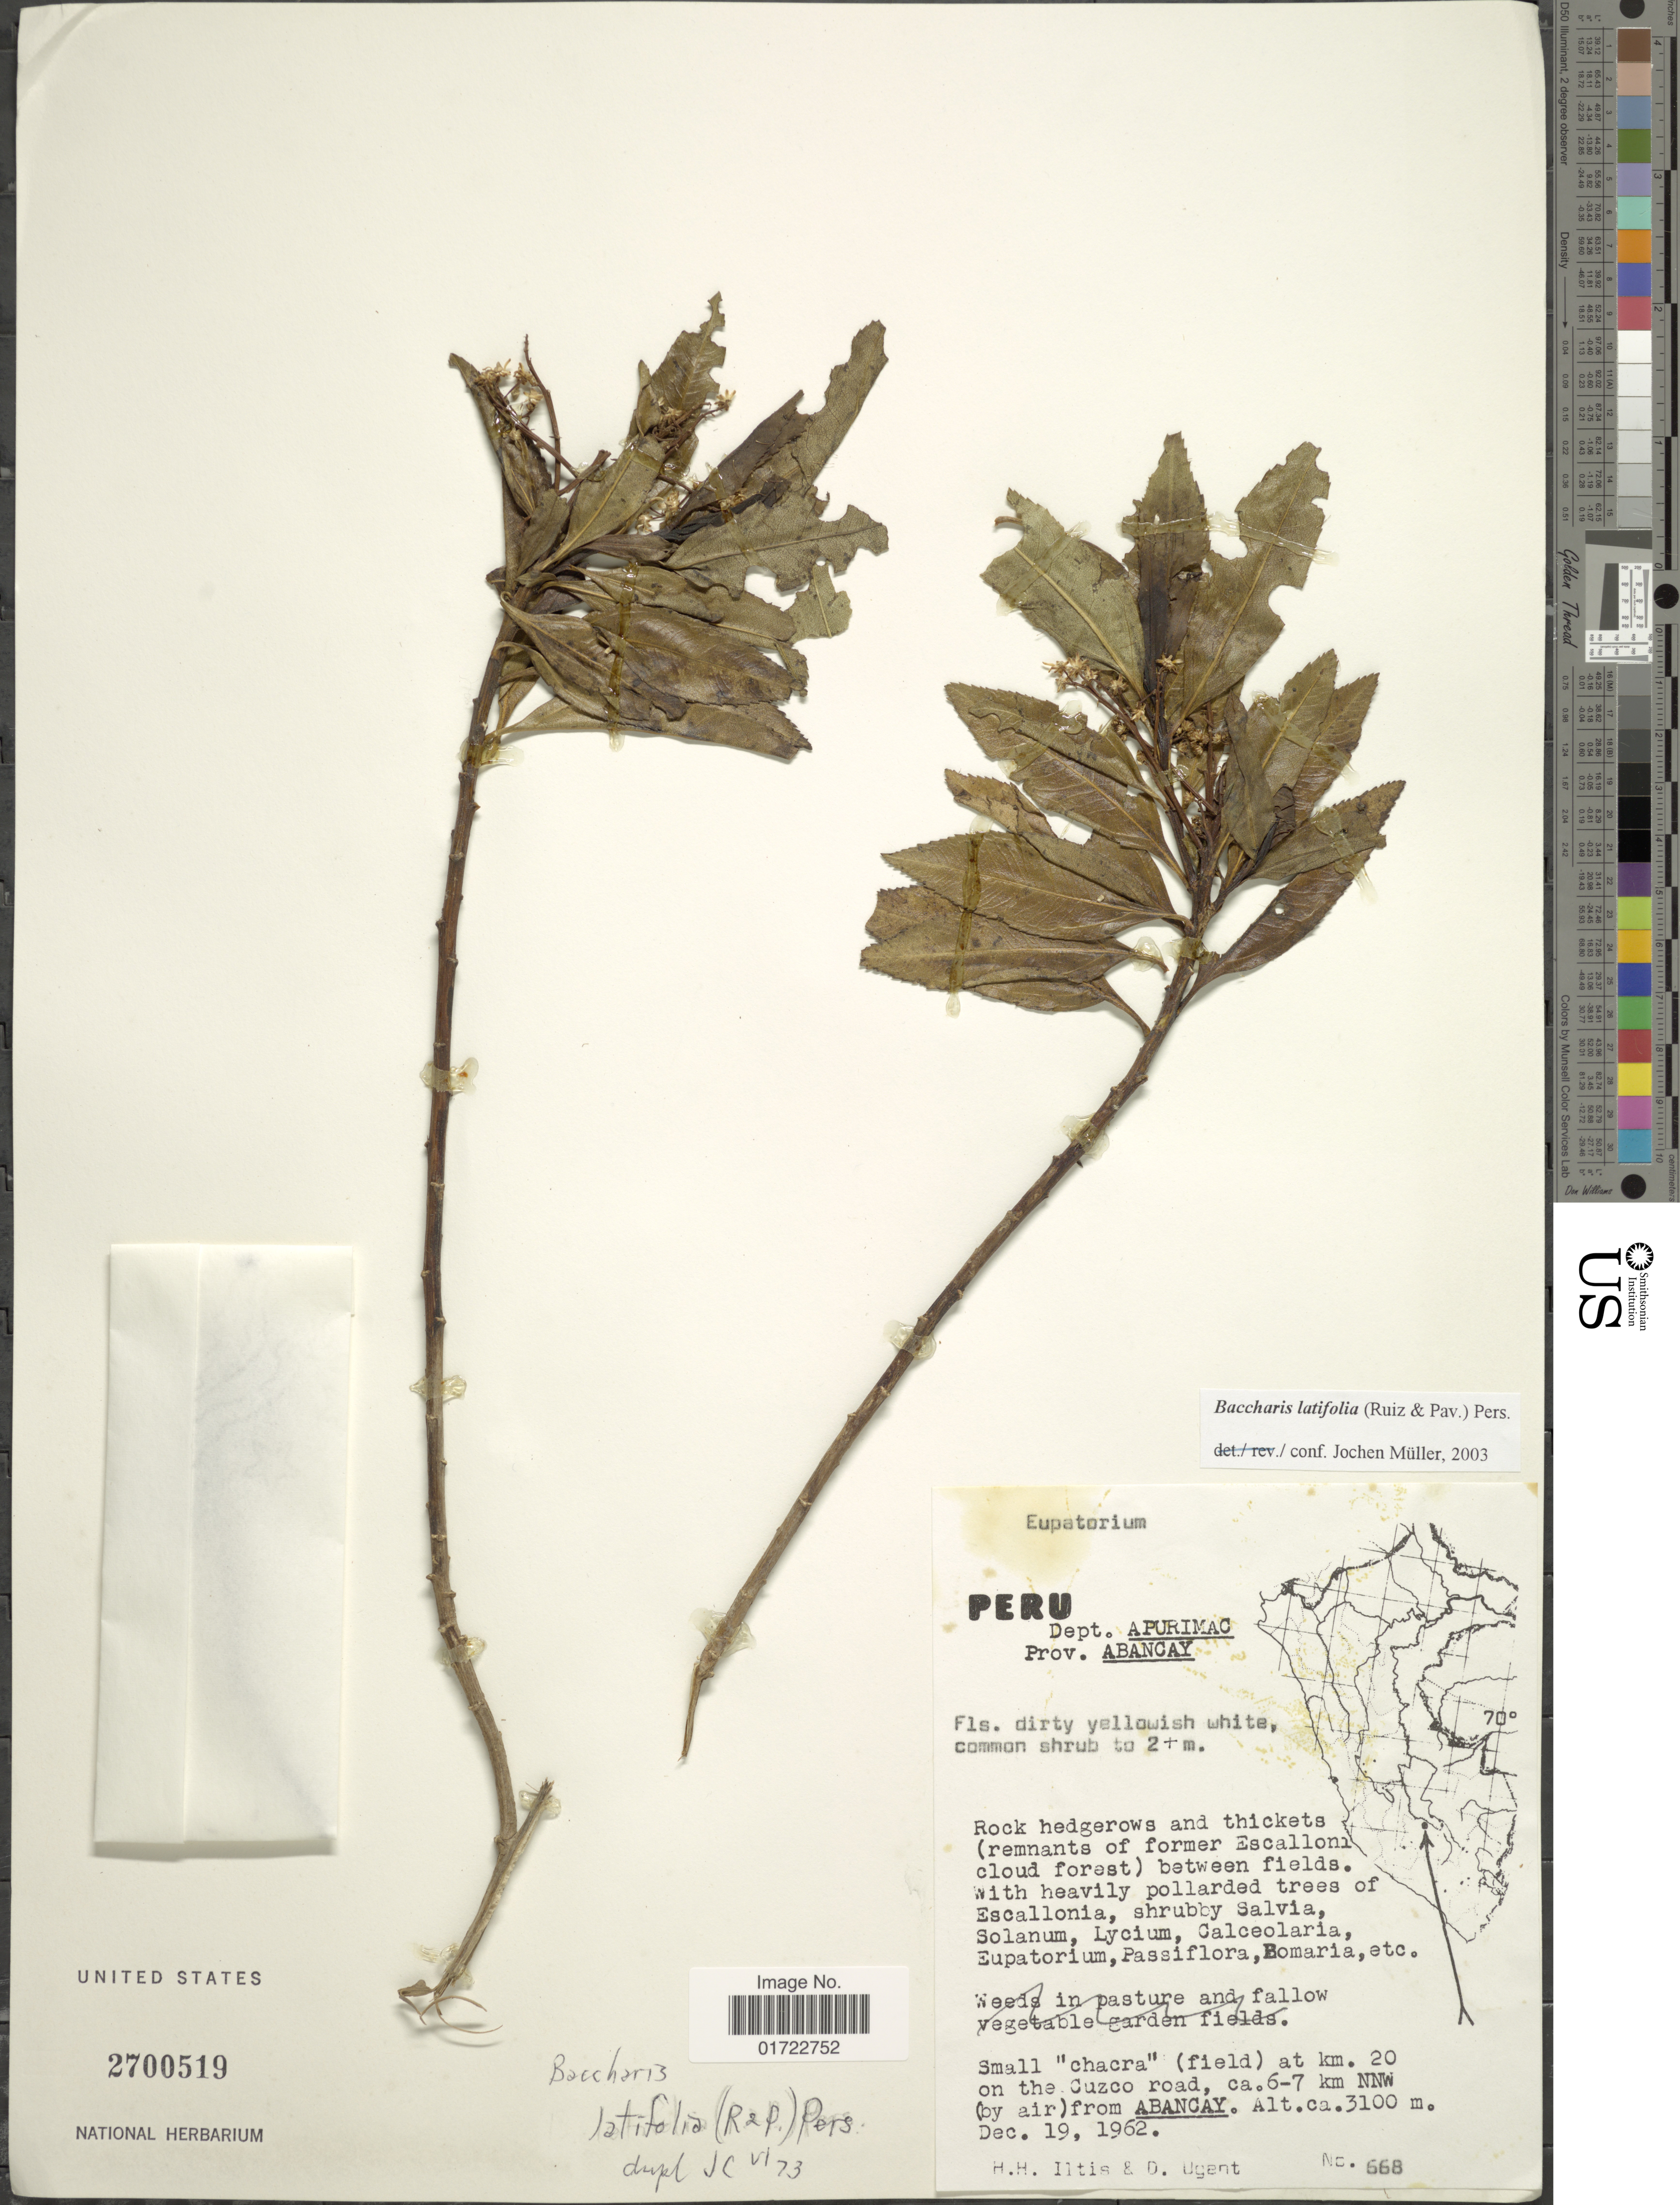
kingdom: Plantae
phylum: Tracheophyta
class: Magnoliopsida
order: Asterales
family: Asteraceae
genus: Baccharis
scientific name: Baccharis latifolia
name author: (Ruiz & Pav.) Pers.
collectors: H. H. Iltis & D. Ugent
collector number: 668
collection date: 1962-12-19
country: Peru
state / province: Apurímac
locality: Dept. Apurimac, Prov. Abancay, ca. 6-7 km NNW (by air) from Abancay.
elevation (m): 3100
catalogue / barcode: US 2700519